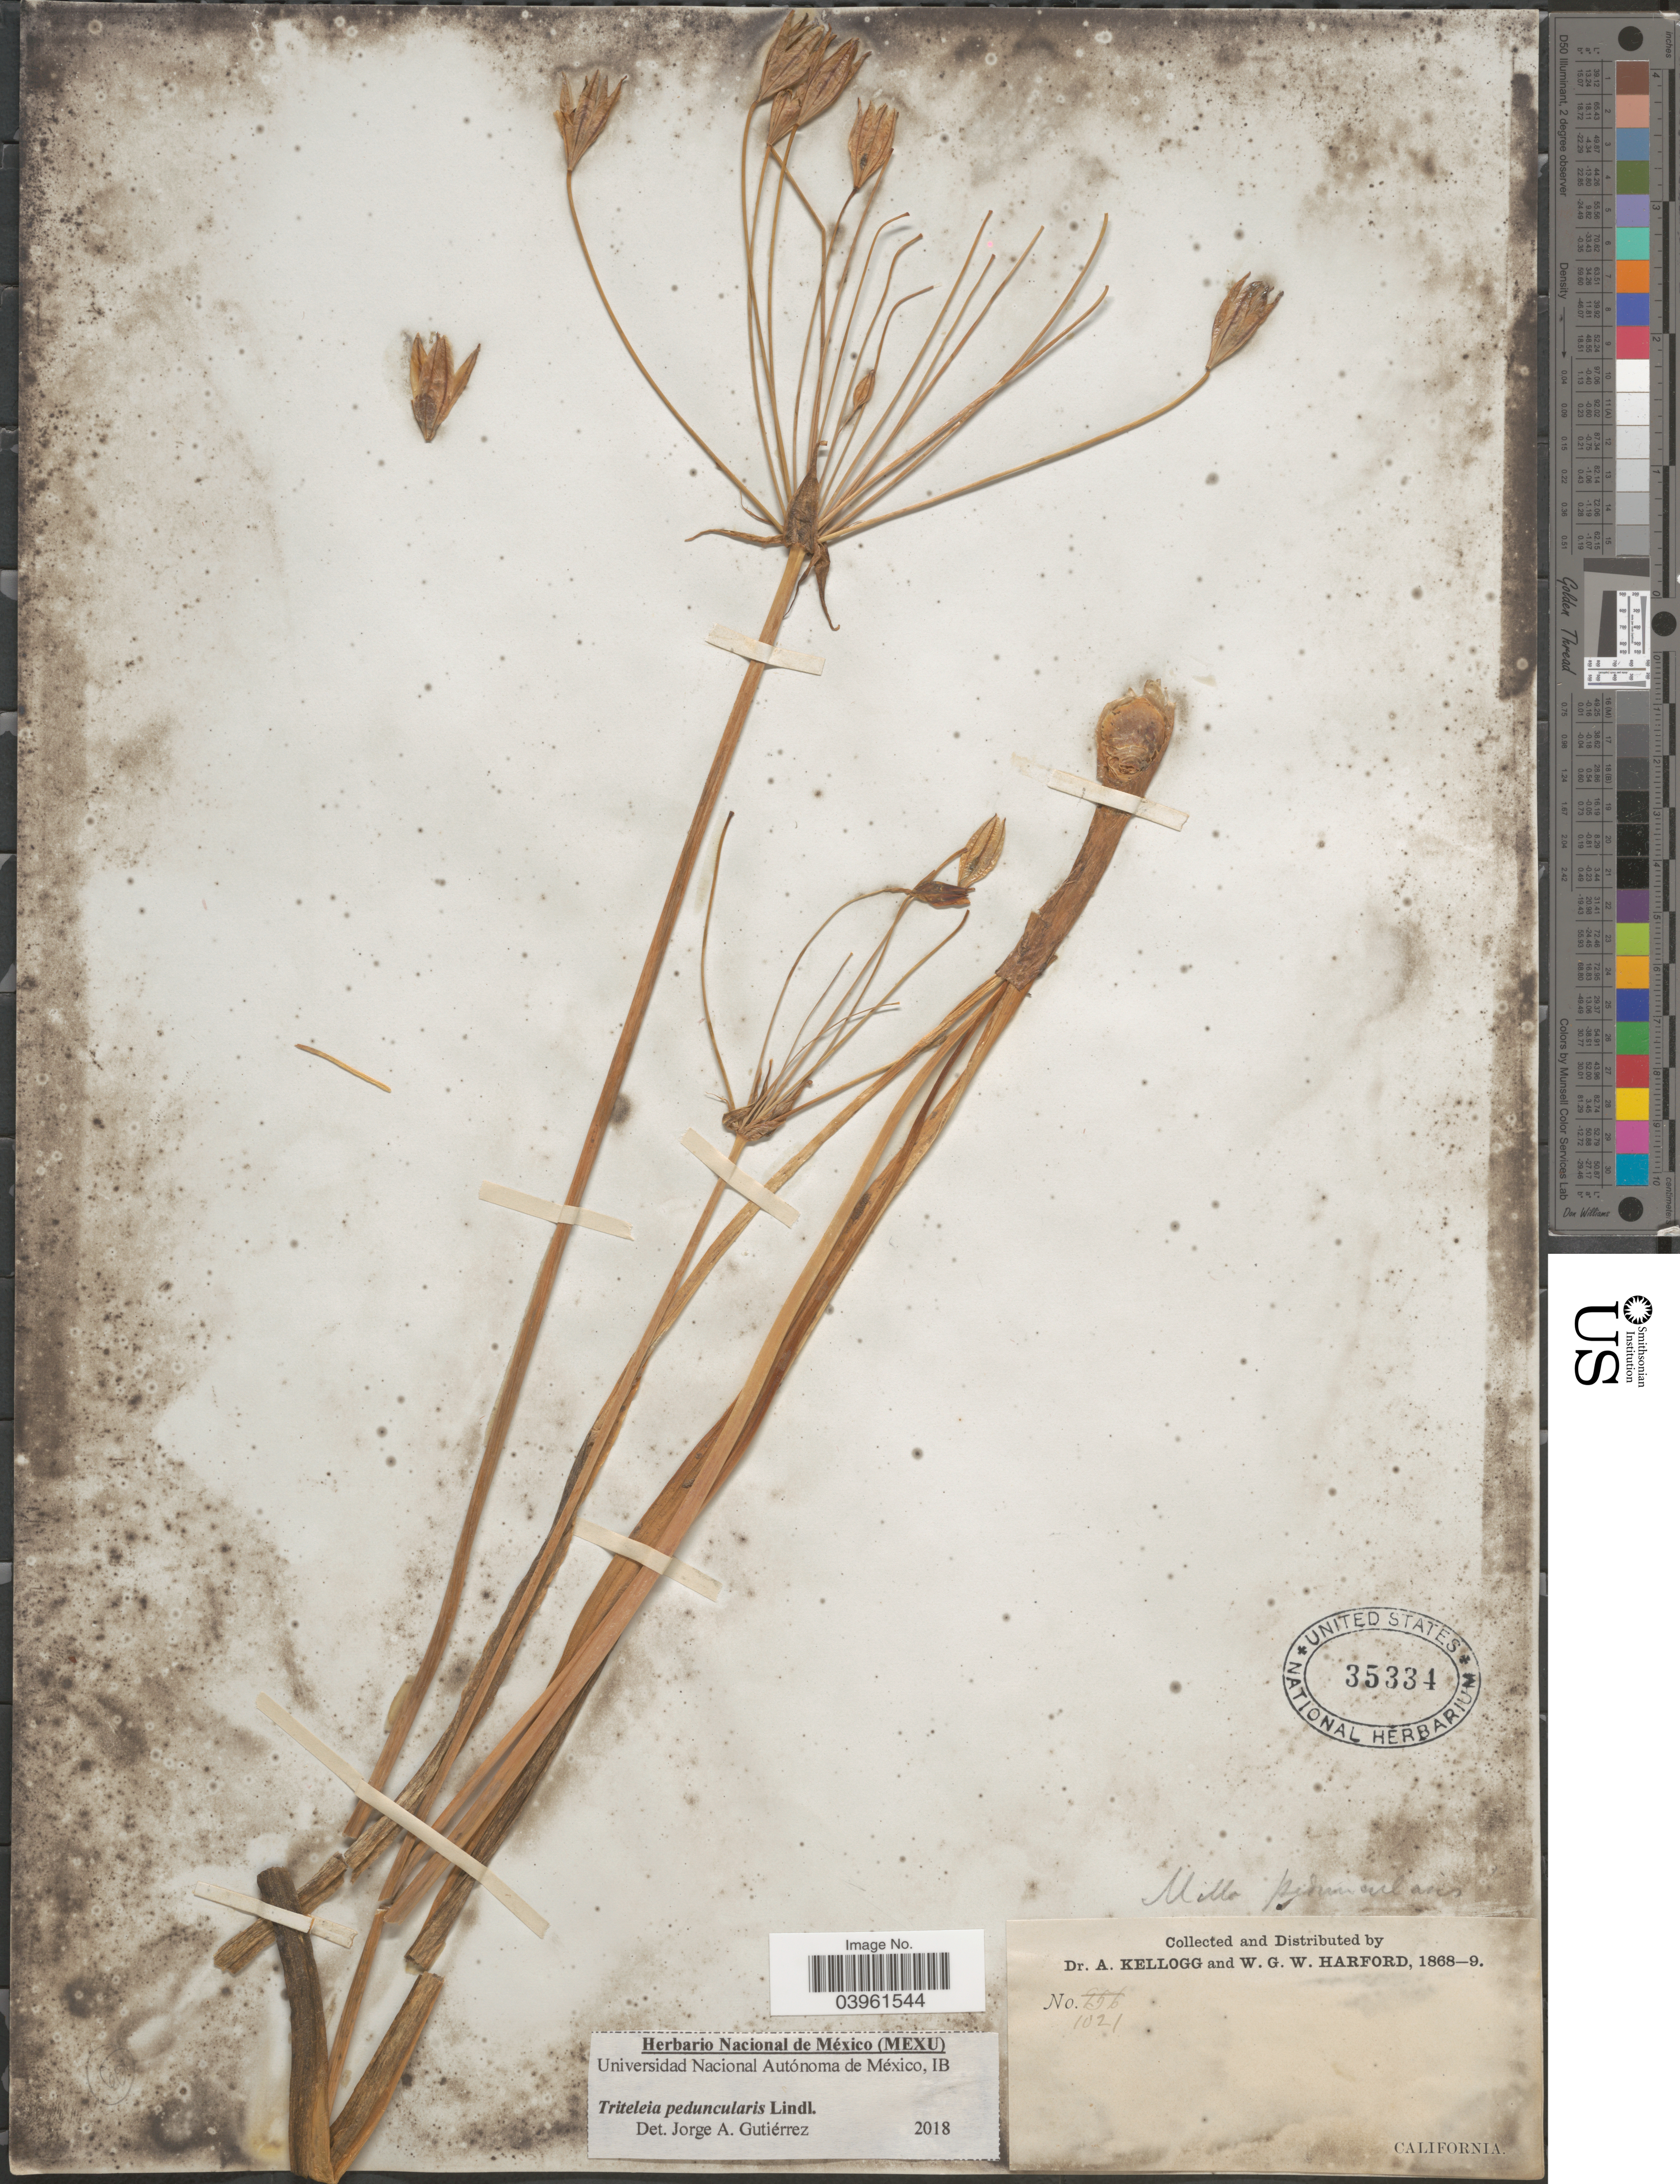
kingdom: Plantae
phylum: Tracheophyta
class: Liliopsida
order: Asparagales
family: Asparagaceae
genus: Triteleia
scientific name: Triteleia peduncularis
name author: Lindl.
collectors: A. Kellogg & W. G. W. Harford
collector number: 1021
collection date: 1868/1869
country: United States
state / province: California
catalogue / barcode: US 35334